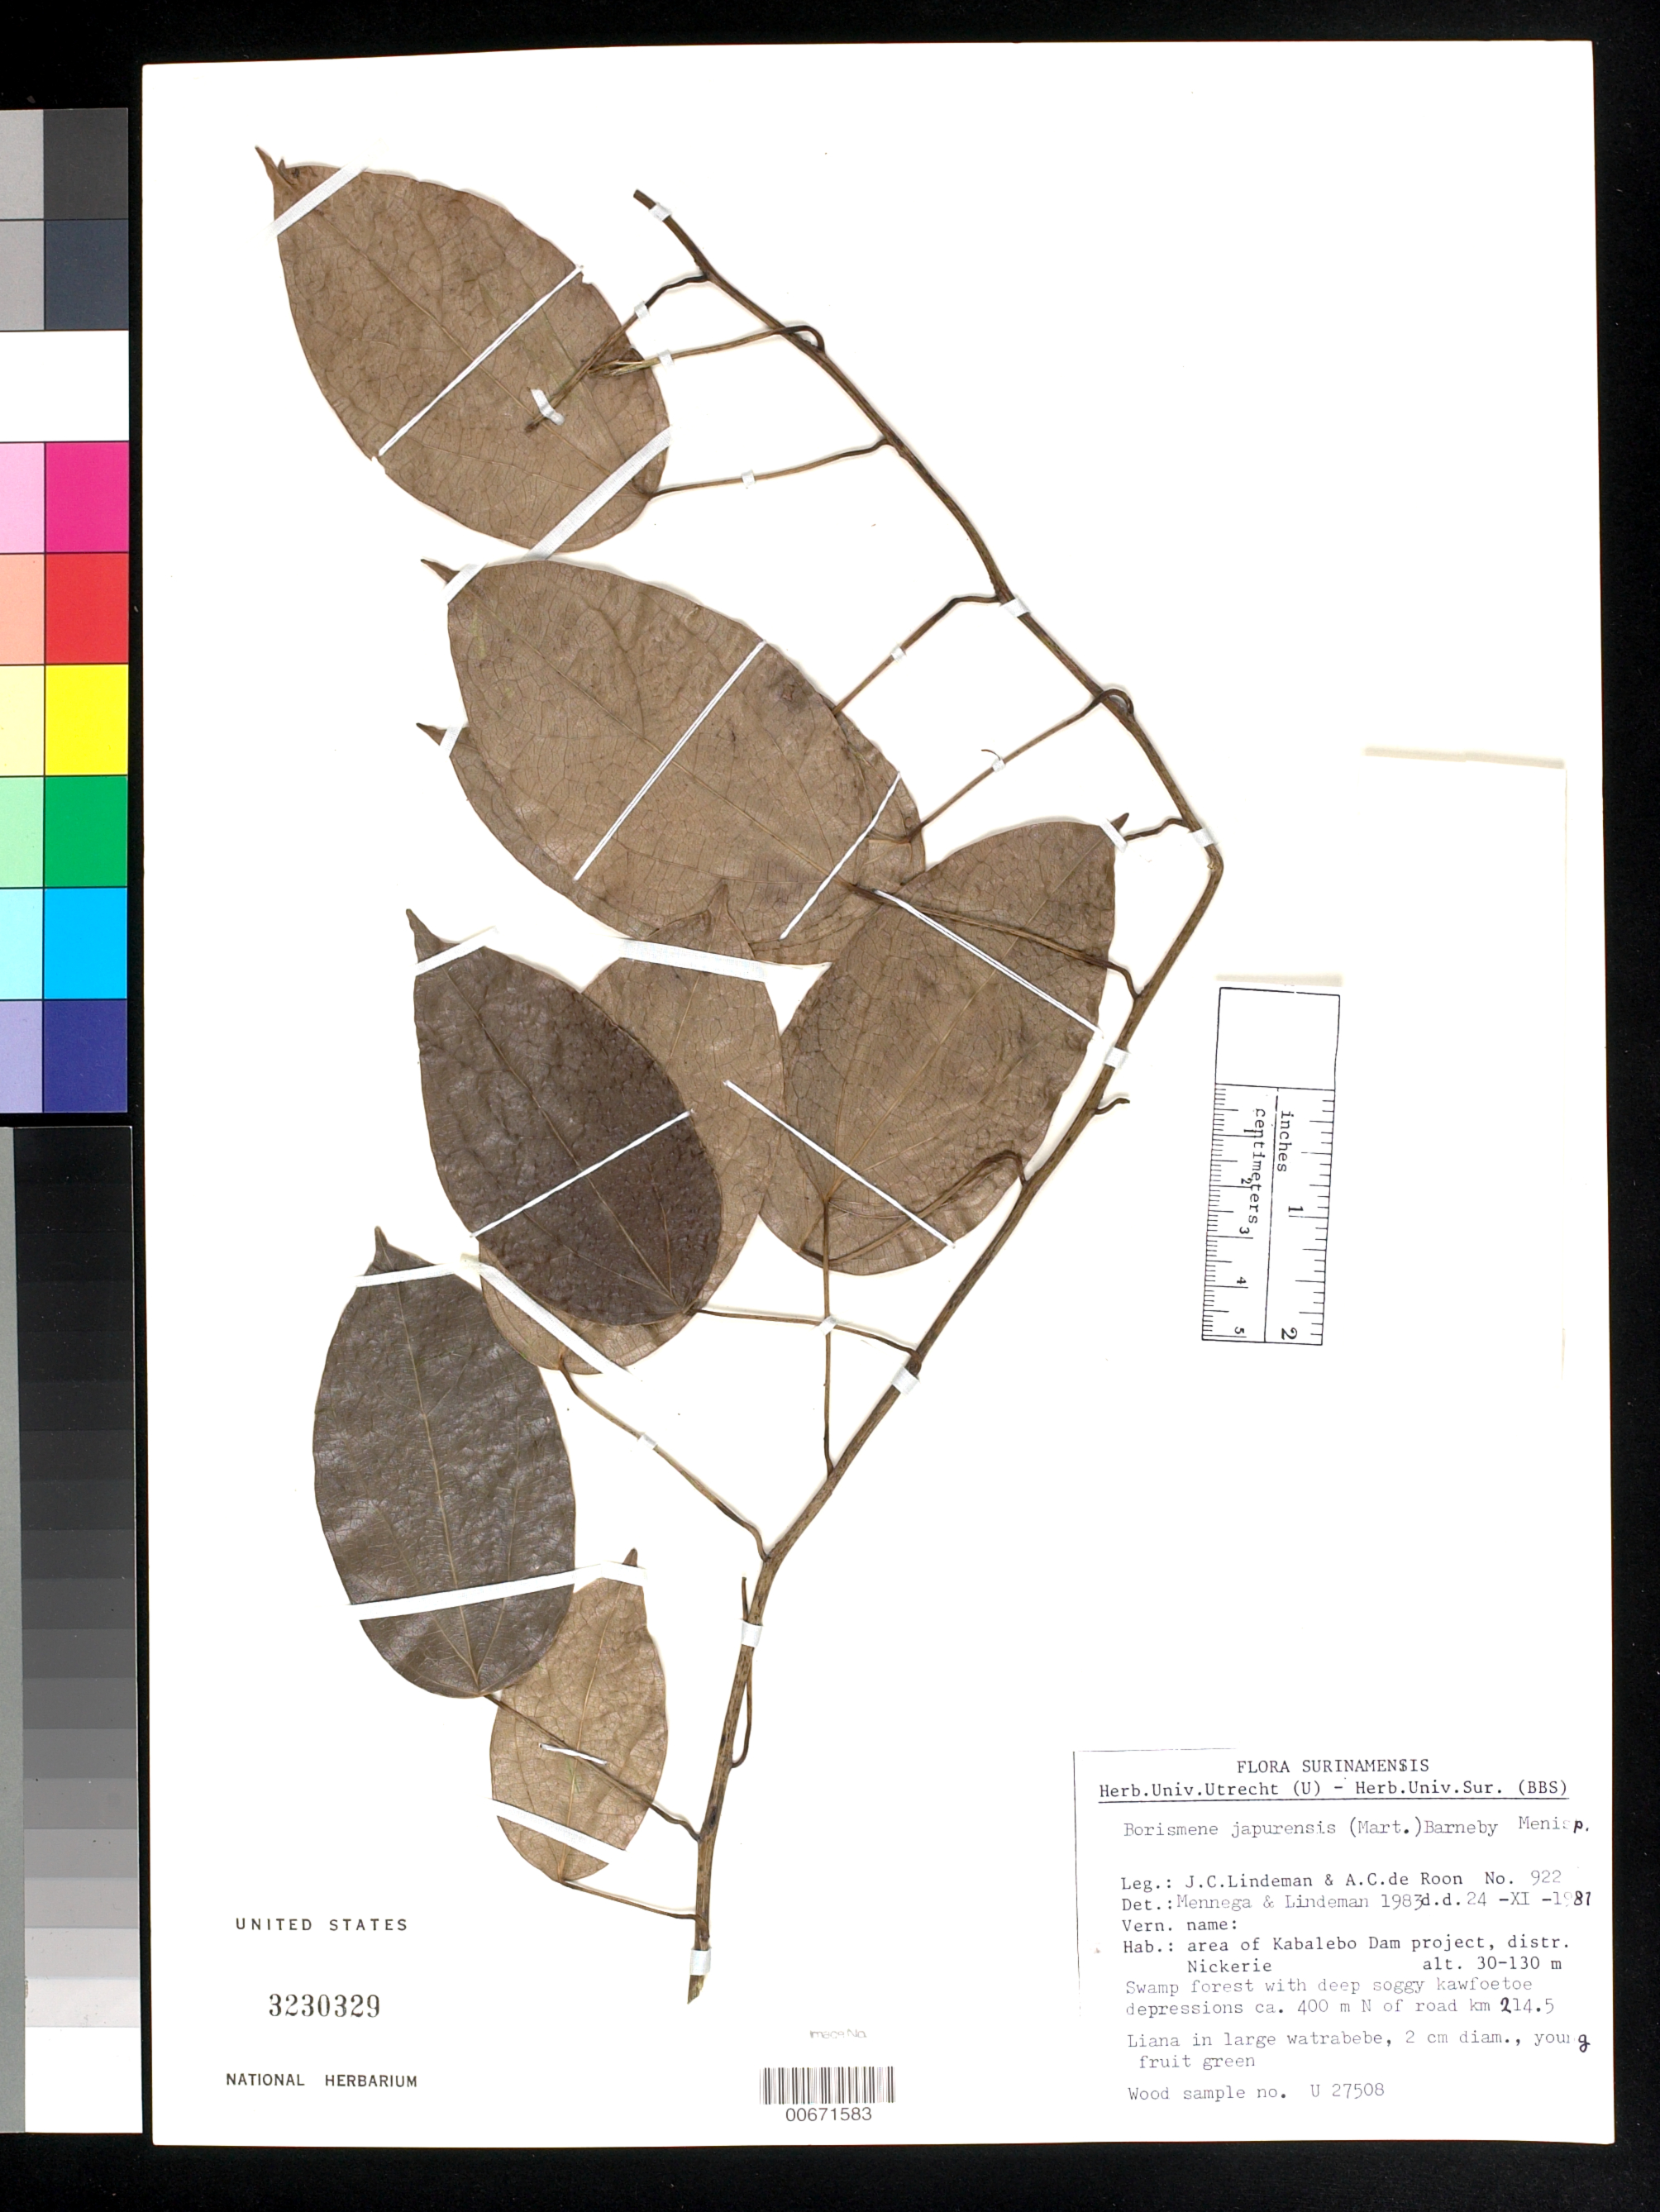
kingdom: Plantae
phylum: Tracheophyta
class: Magnoliopsida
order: Ranunculales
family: Menispermaceae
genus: Borismene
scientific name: Borismene japurensis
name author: (Mart.) Barneby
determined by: Lindeman, J. C.; Mennega, A. M.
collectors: J. C. Lindeman & A. de Roon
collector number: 81 922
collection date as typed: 24-Nov-81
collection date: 1981-11-24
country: Suriname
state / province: Nickerie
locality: Kabalebo Dam project area, Nickerie Dist., 400 m N of road, km 214.5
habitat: Swamp forest with deep soggy kawfoetoe depressions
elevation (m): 30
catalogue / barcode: US 3230329